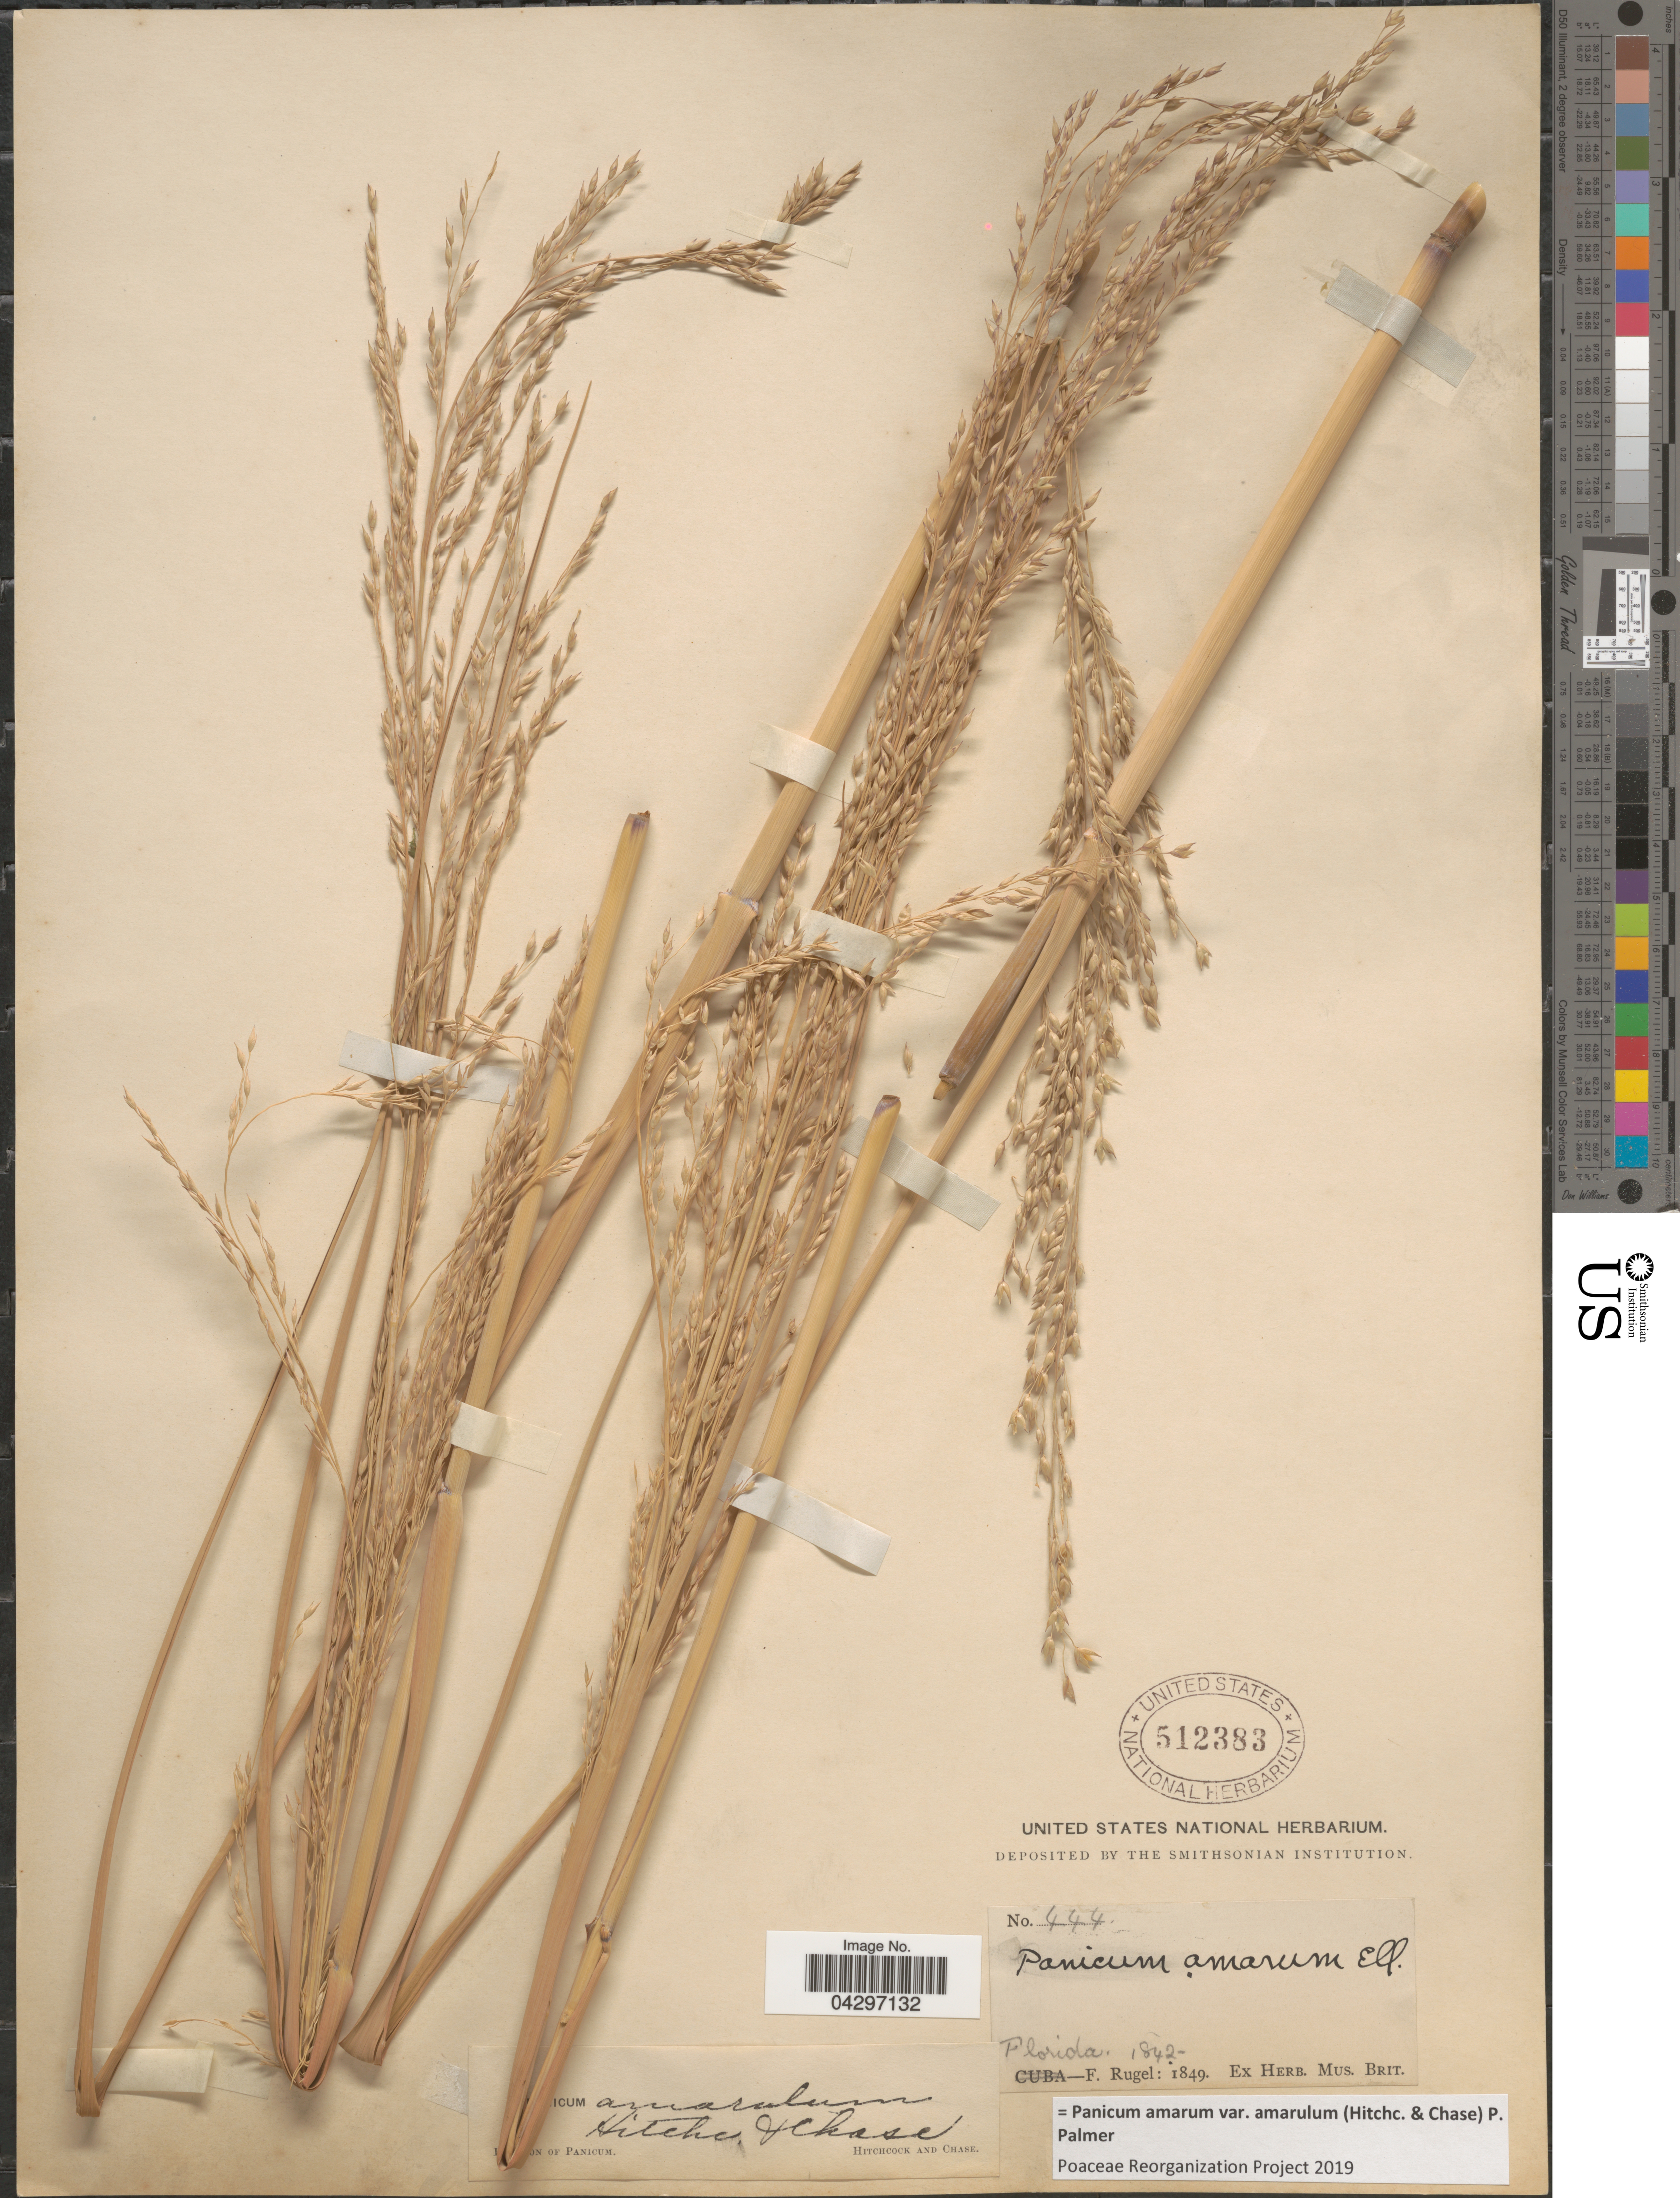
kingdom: Plantae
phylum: Tracheophyta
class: Liliopsida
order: Poales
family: Poaceae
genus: Panicum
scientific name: Panicum amarum var. amarulum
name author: (Hitchc. & Chase) Freckmann & Lelong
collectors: F. Rugel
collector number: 444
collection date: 1842/1849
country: United States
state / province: Florida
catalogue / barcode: US 512383